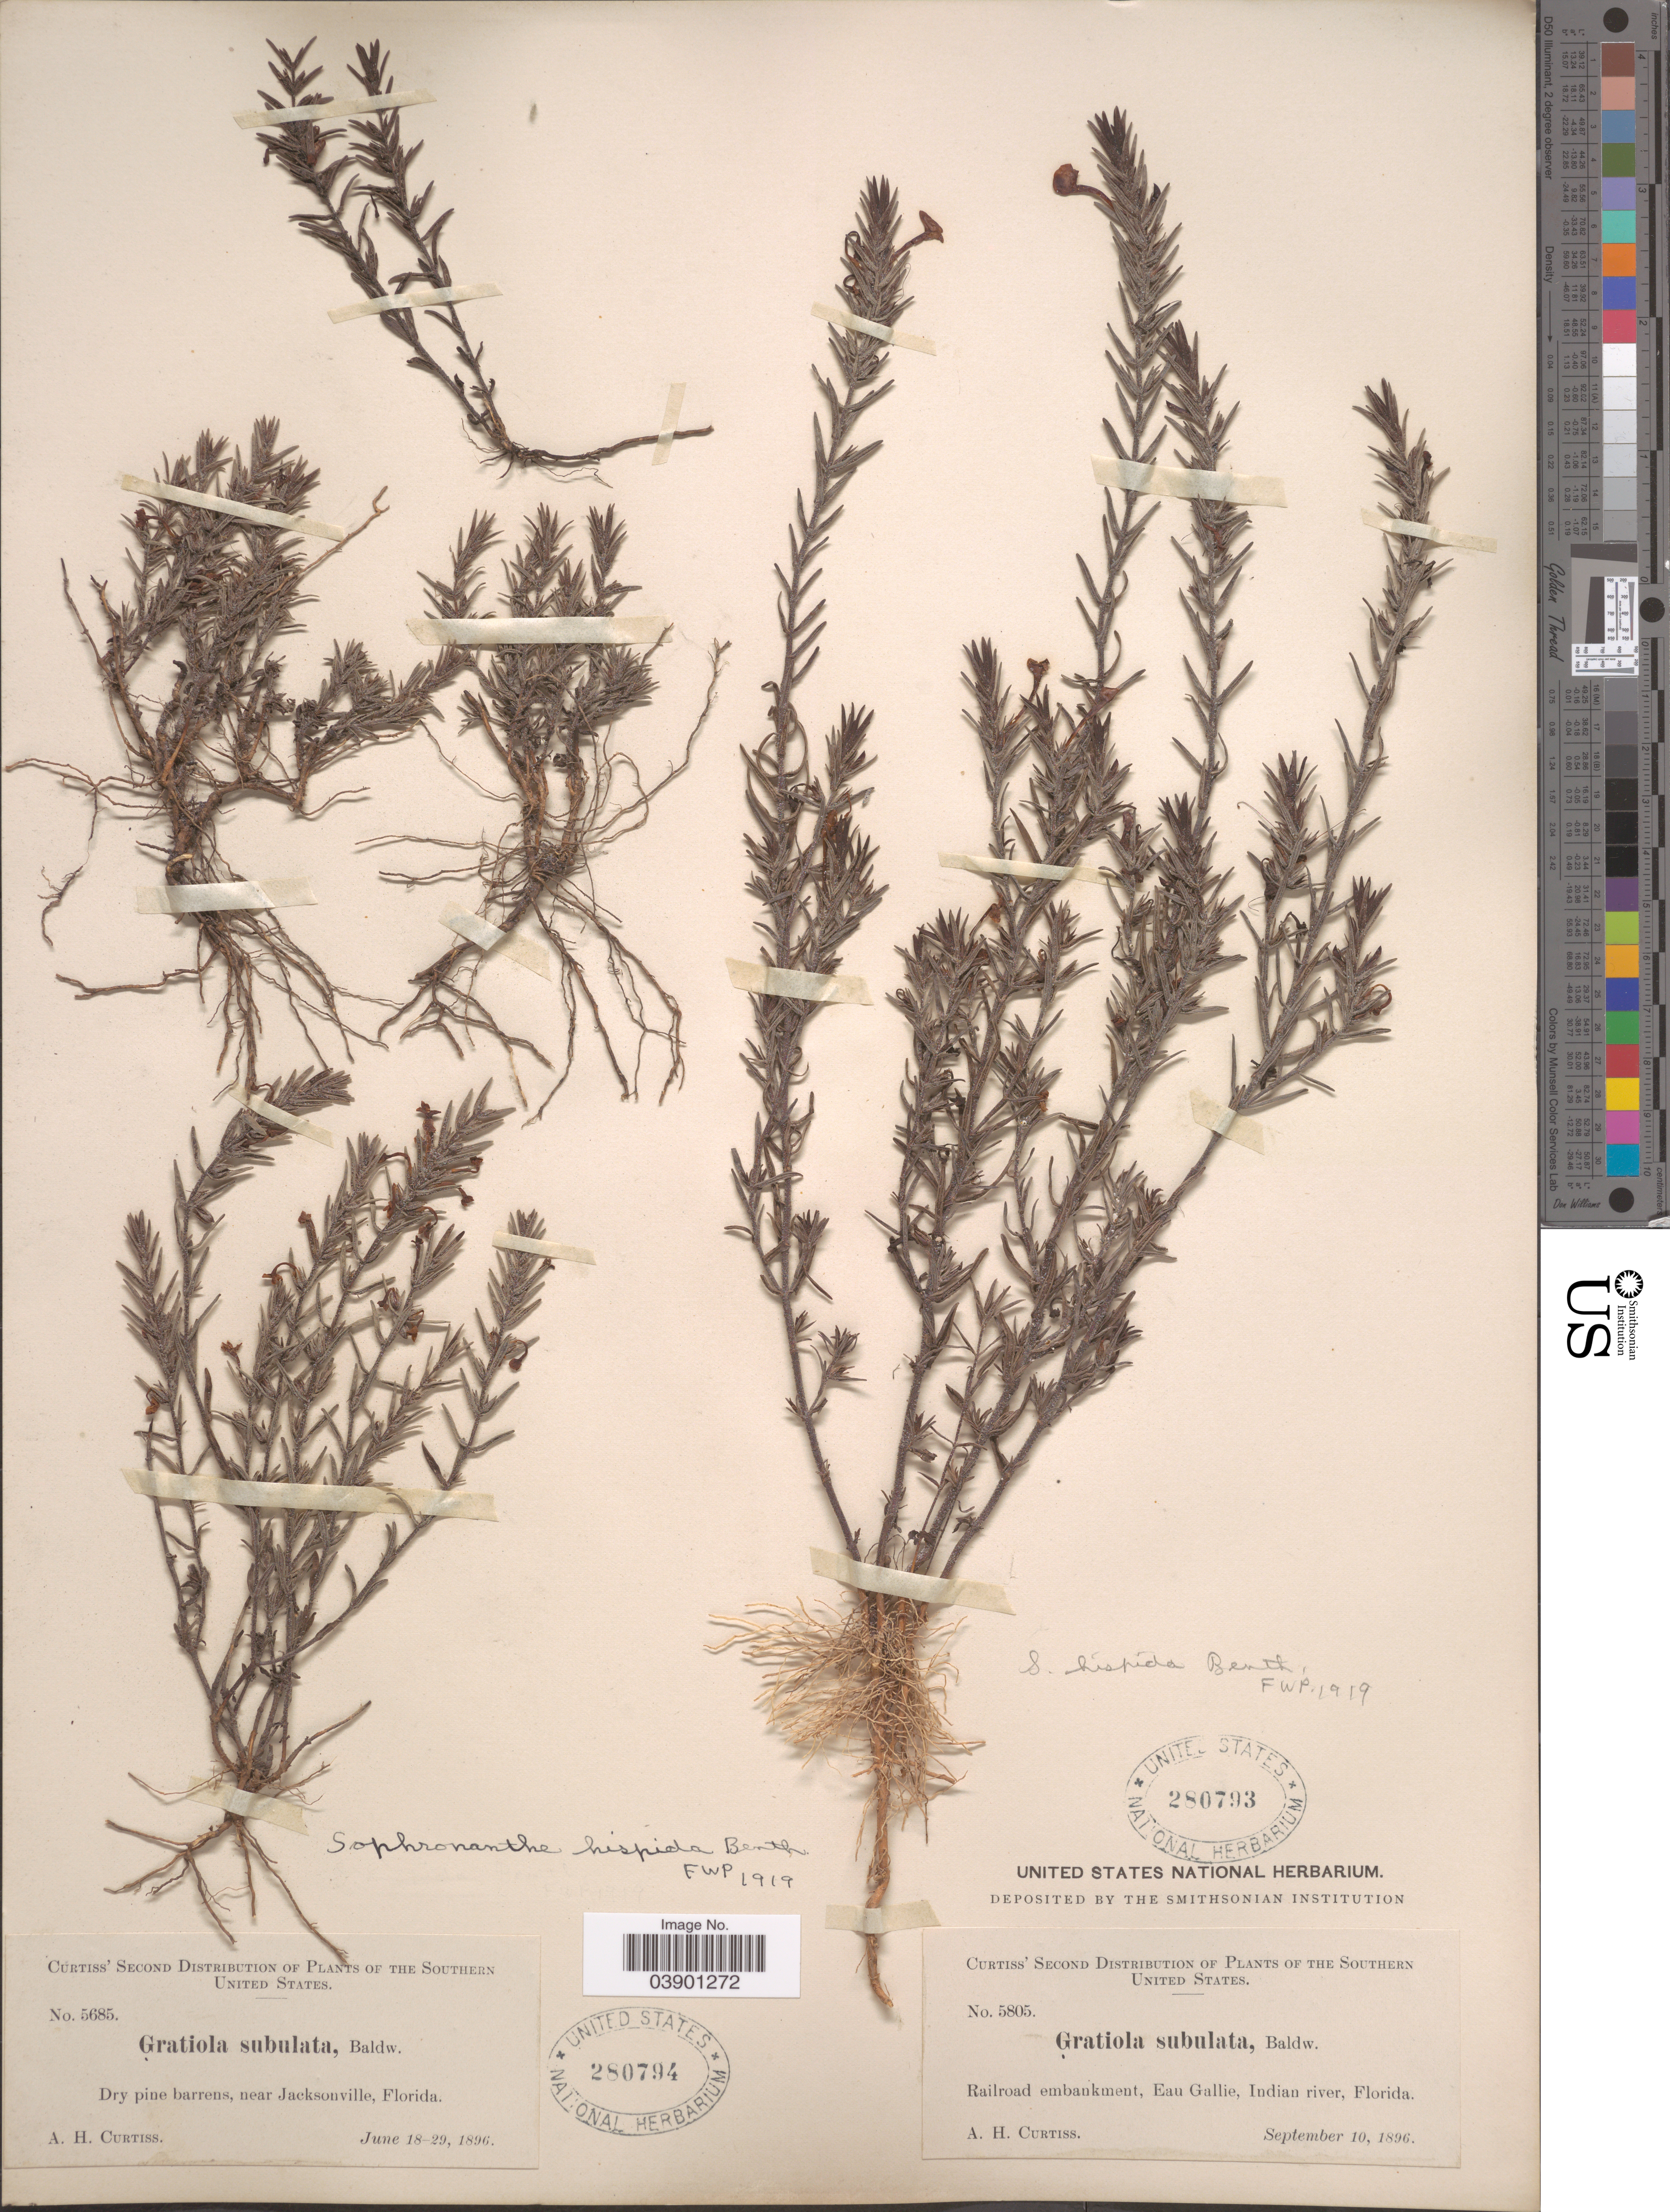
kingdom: Plantae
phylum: Tracheophyta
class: Magnoliopsida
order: Lamiales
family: Plantaginaceae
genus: Sophronanthe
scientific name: Sophronanthe hispida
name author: Benth. ex Lindl.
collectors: A. H. Curtiss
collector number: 5805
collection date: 1896-09-10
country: United States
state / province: Florida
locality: The Southern United States. Railroad embankment, Eau Gallie, Indian river.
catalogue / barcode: US 280793